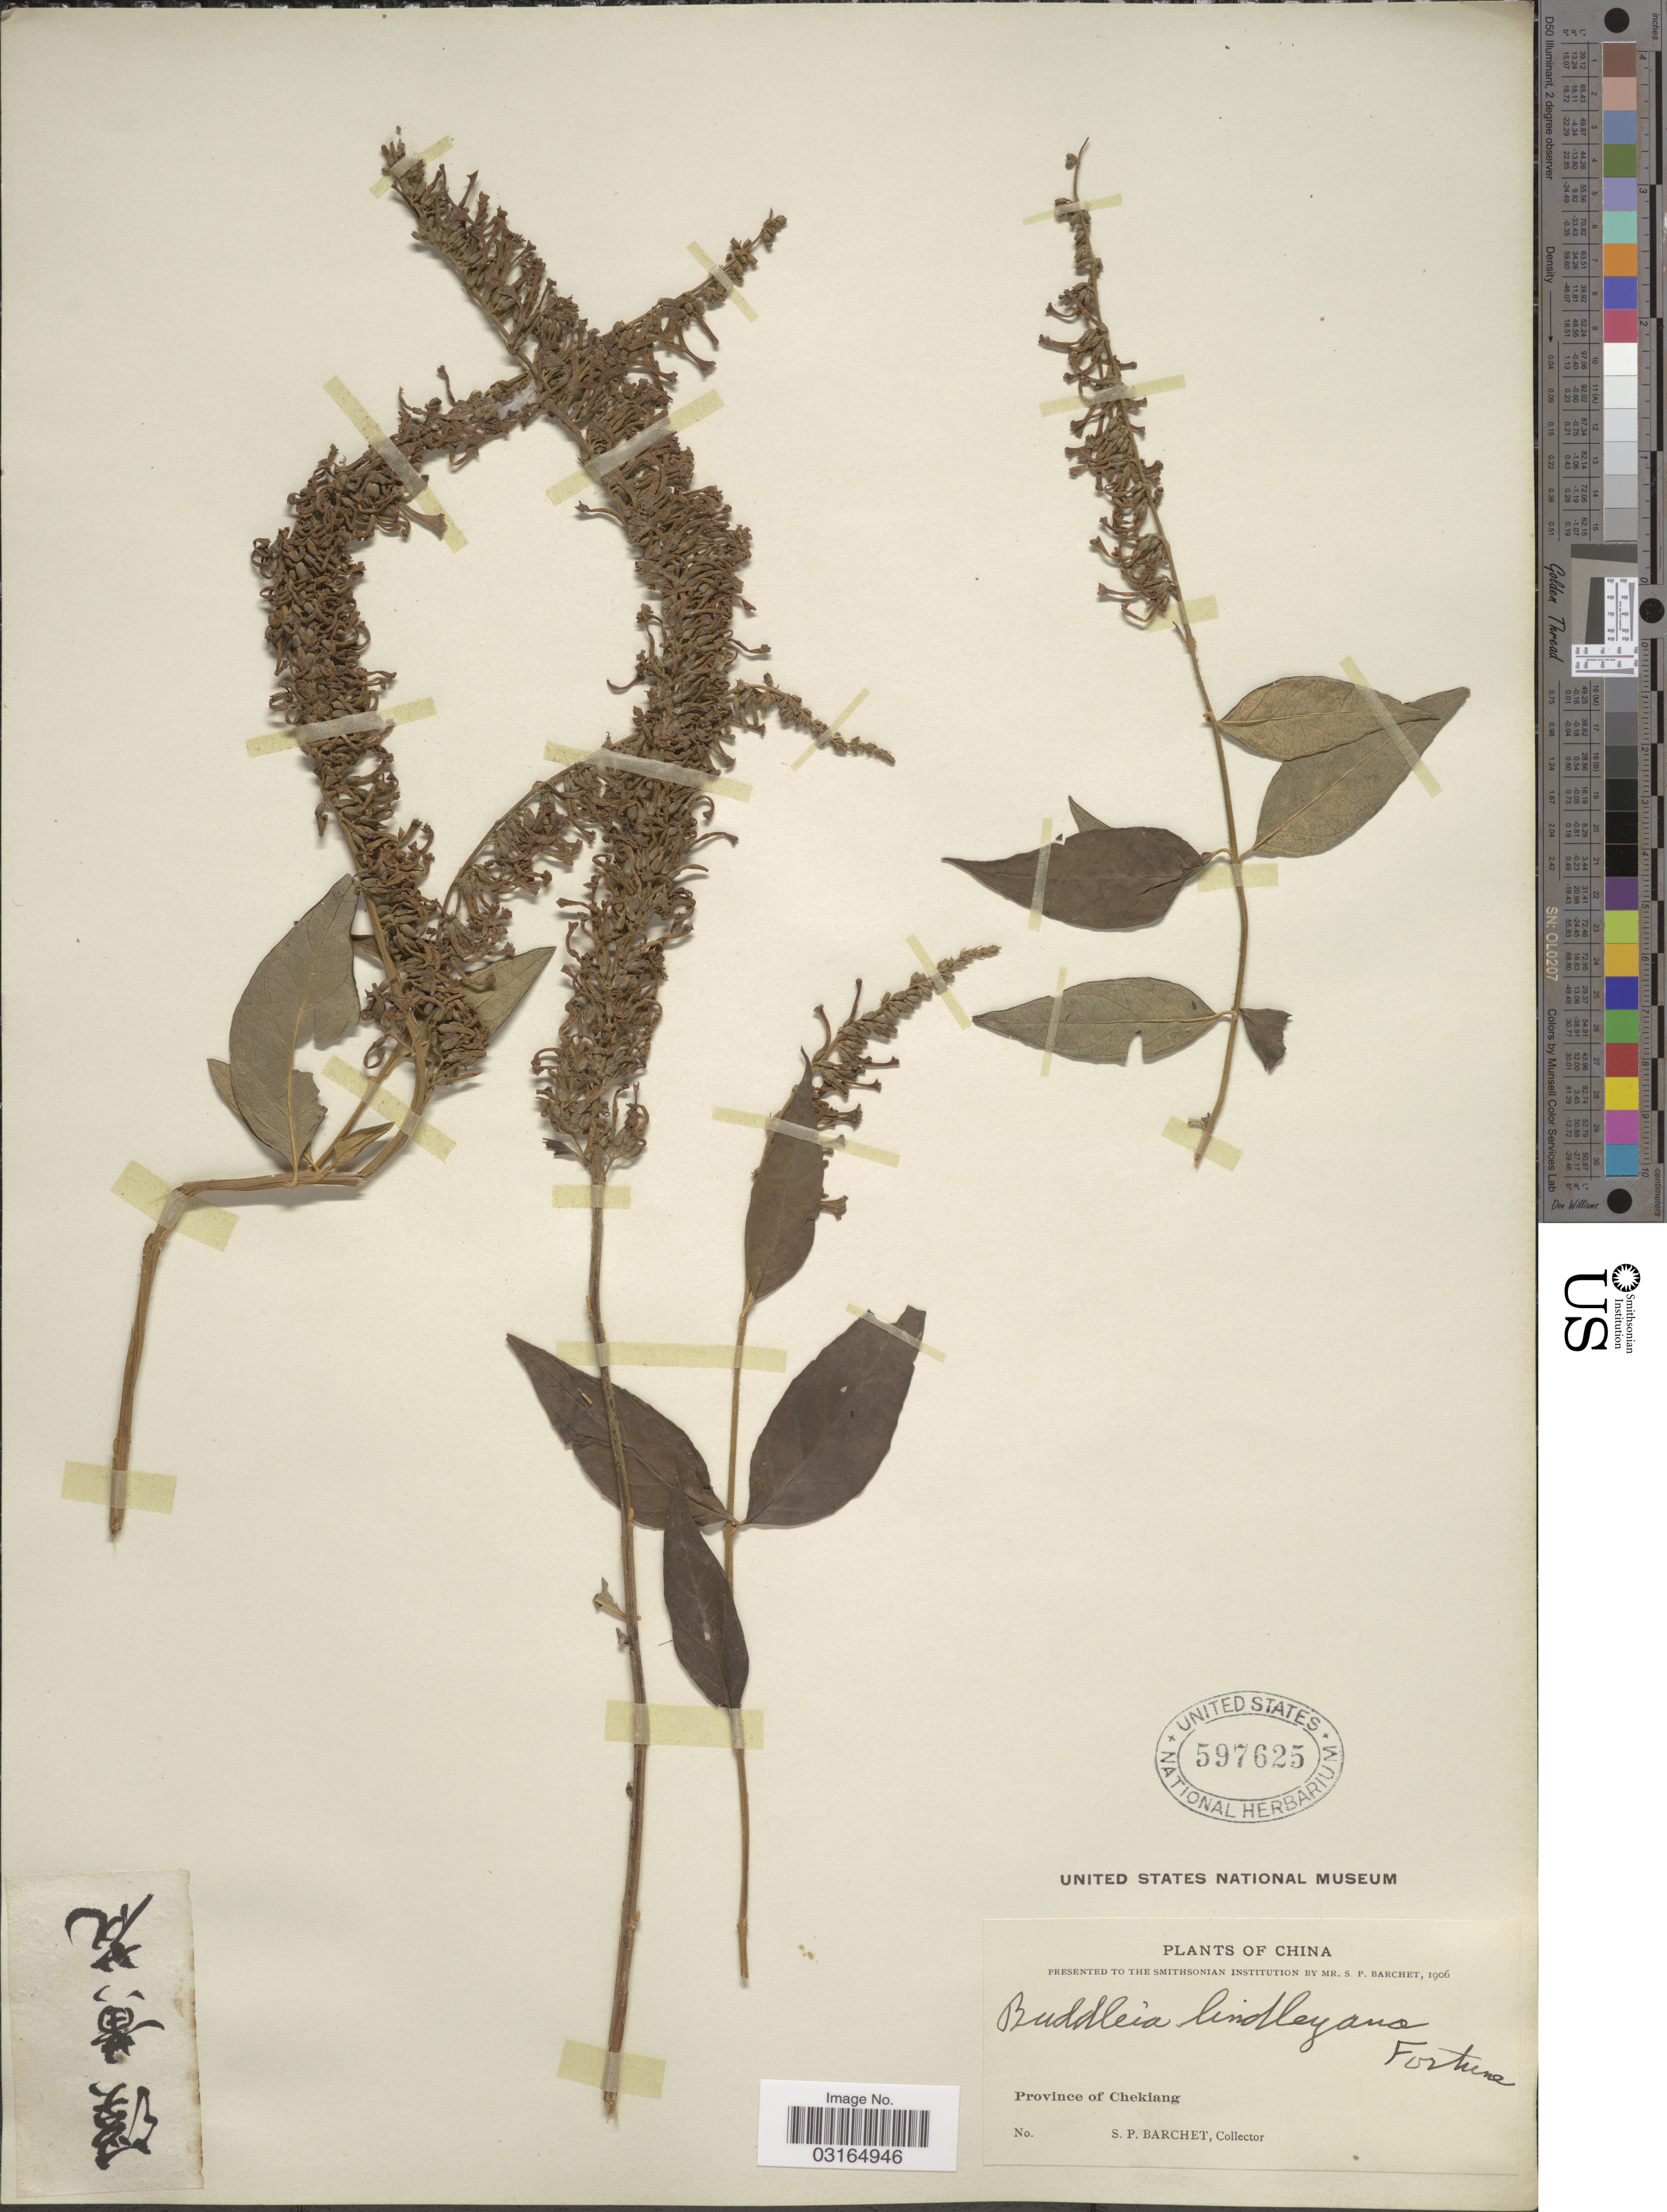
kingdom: Plantae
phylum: Tracheophyta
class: Magnoliopsida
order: Lamiales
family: Scrophulariaceae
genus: Buddleja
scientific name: Buddleja lindleyana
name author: Fortune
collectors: S. P. Barchet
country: China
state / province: Zhejiang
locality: Province of Chekiang.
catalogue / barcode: US 597625